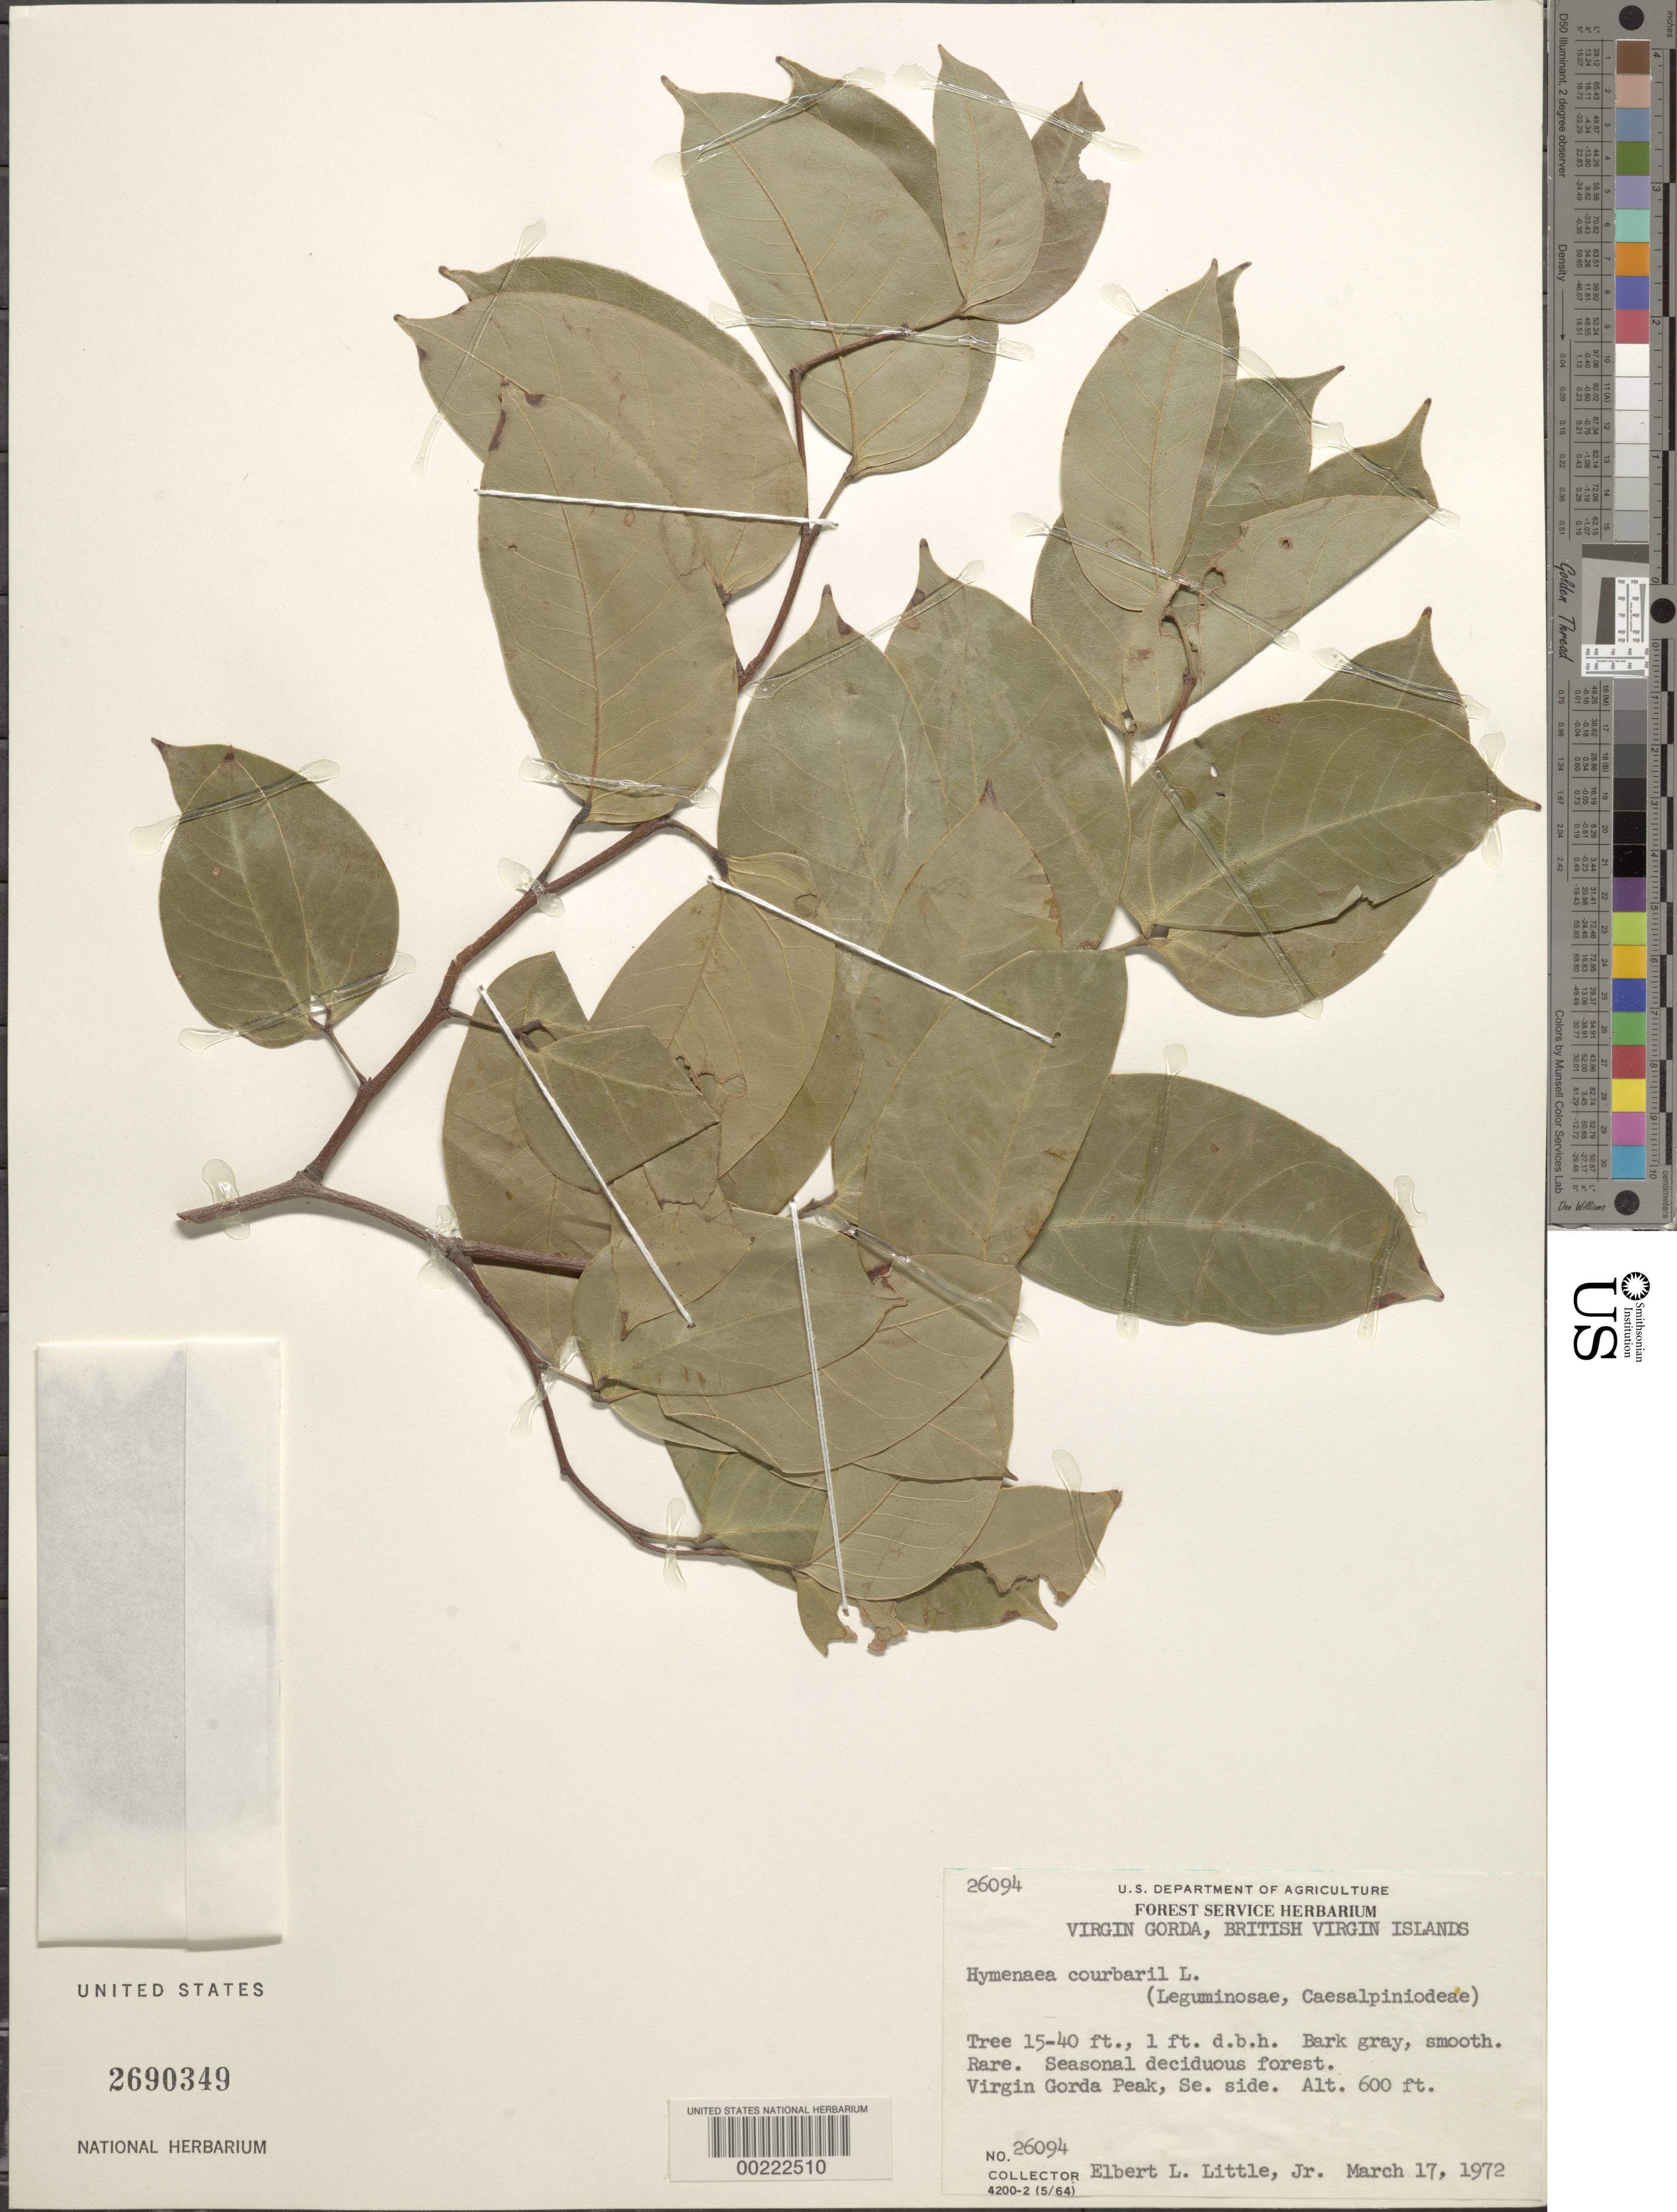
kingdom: Plantae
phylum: Tracheophyta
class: Magnoliopsida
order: Fabales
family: Fabaceae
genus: Hymenaea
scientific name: Hymenaea courbaril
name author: L.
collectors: E. L. Little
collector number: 26094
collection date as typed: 17 Mar 1972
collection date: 1972-03-17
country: British Virgin Islands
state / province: Virgin Gorda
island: Virgin Gorda Island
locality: Virgin gorda peak, se side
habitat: Seasonal deciduous forest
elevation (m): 650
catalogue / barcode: US 2690349